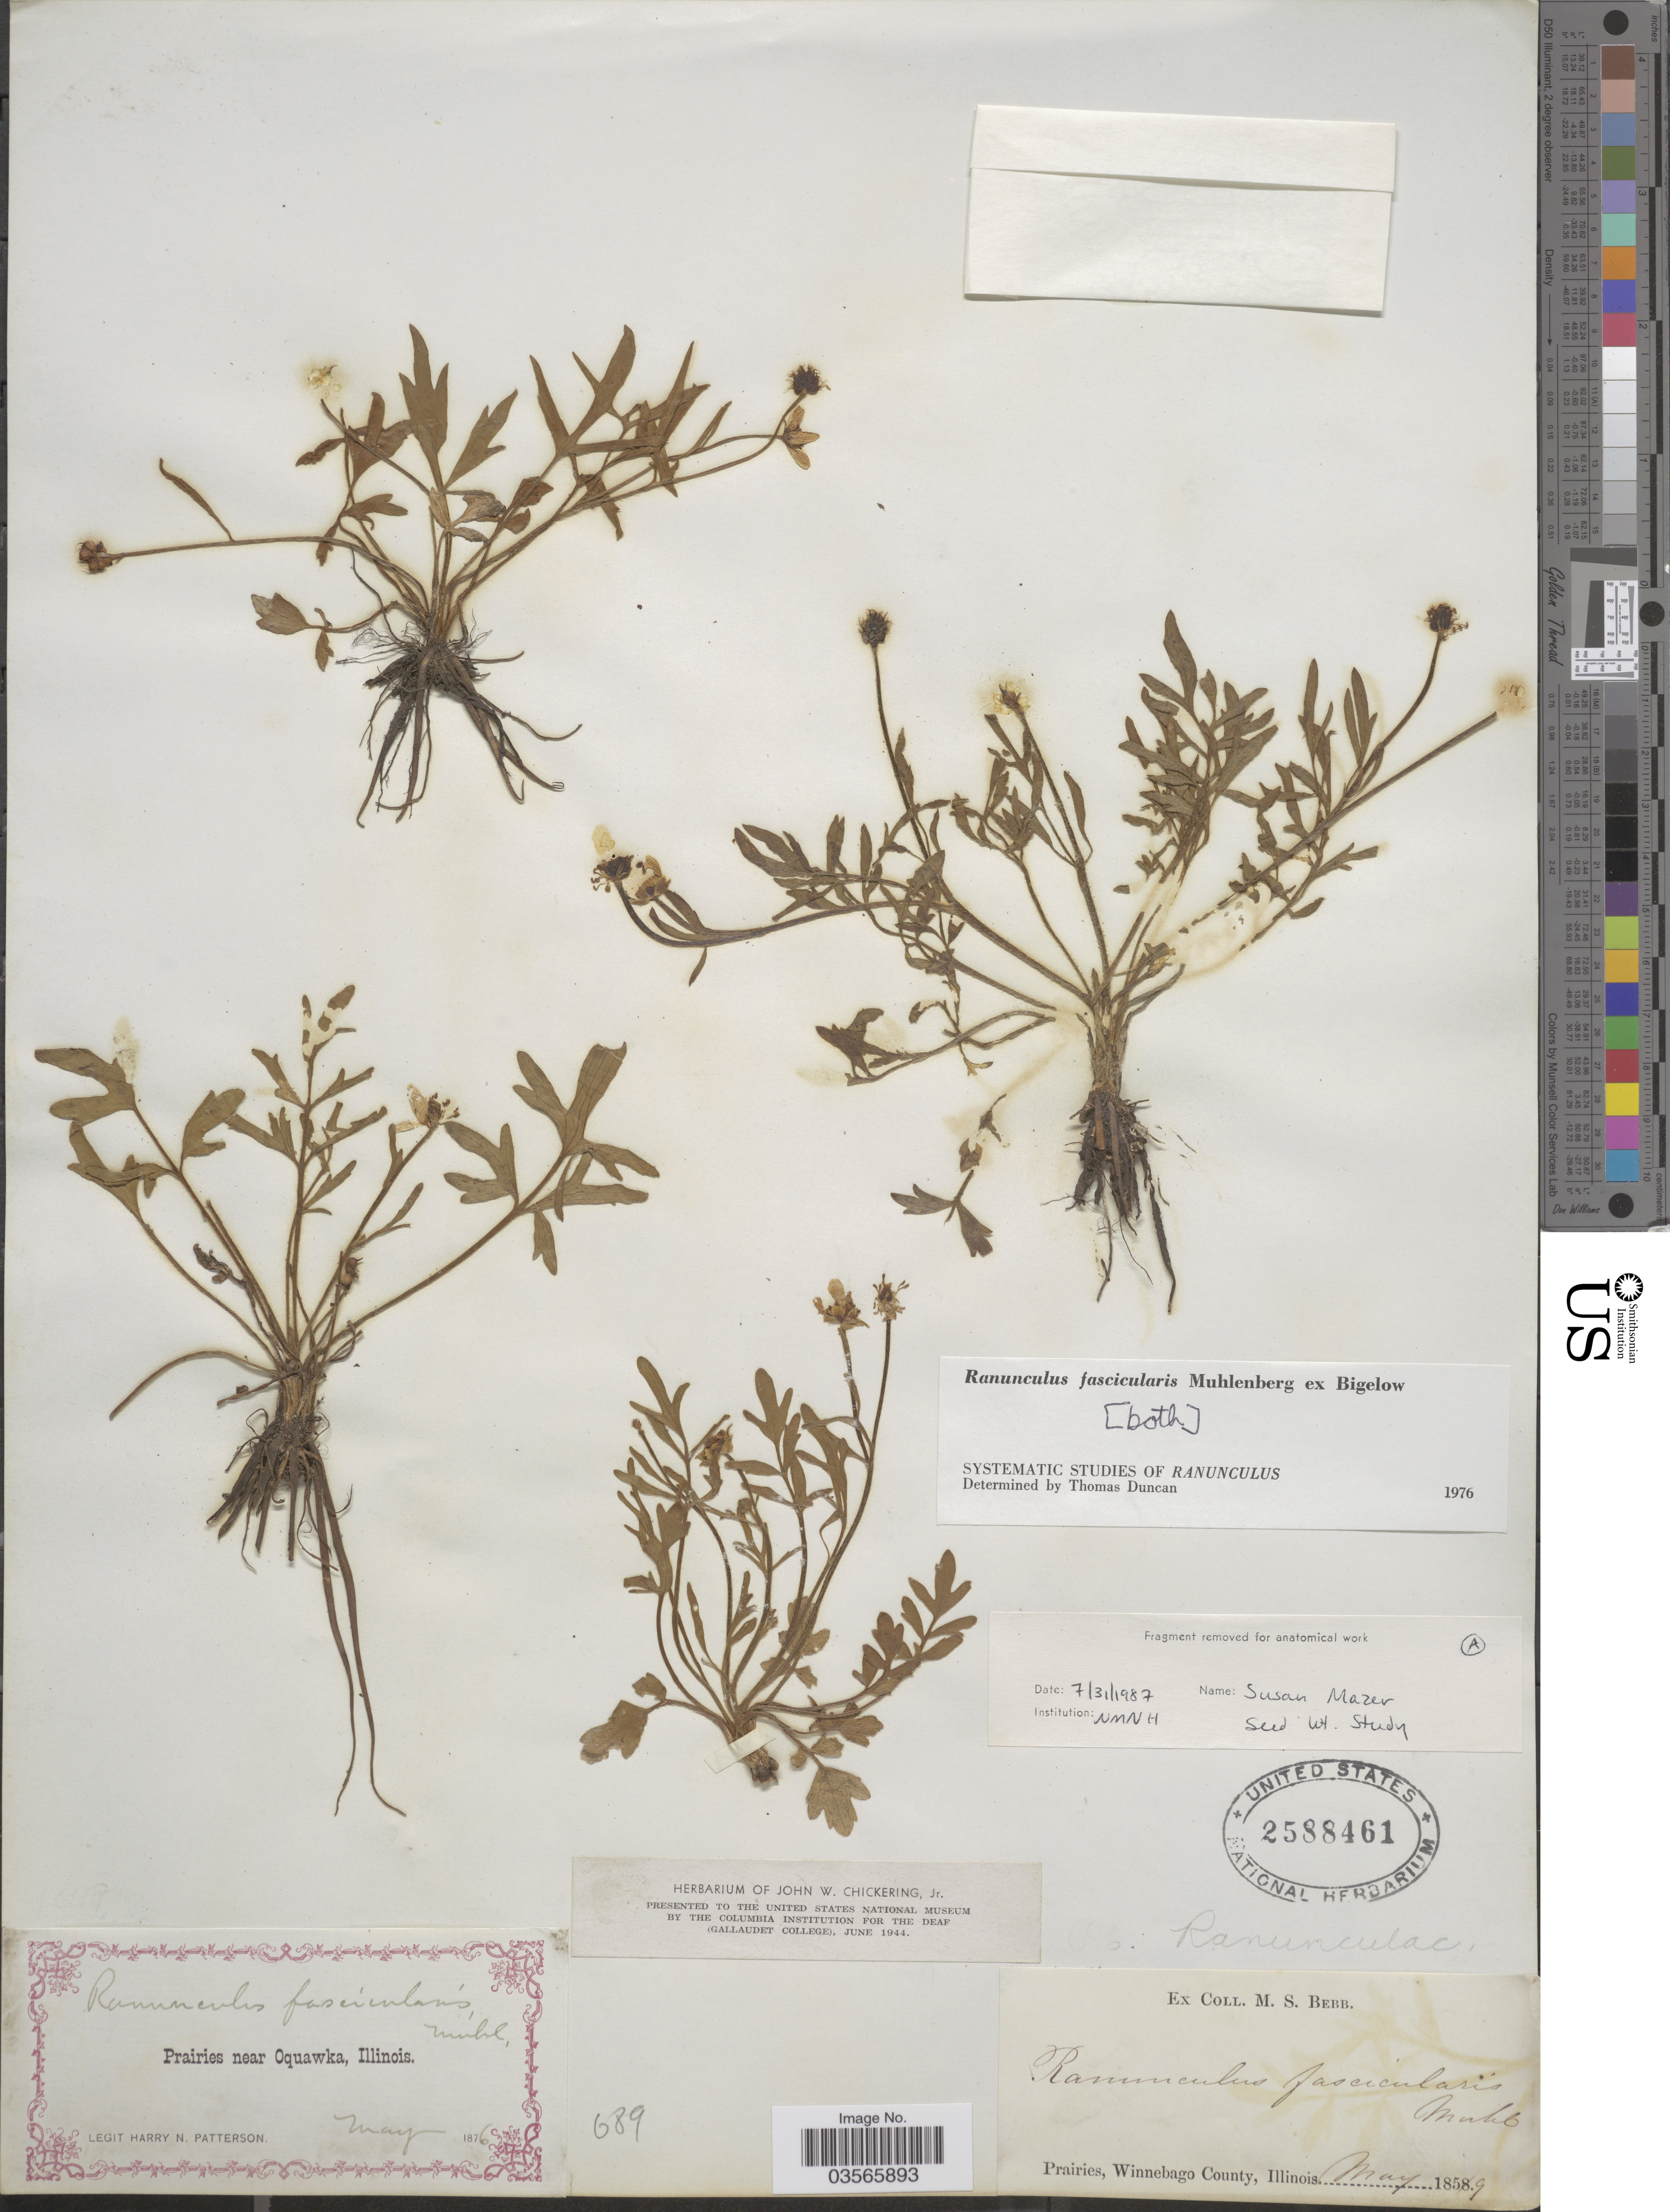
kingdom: Plantae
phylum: Tracheophyta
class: Magnoliopsida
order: Ranunculales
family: Ranunculaceae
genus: Ranunculus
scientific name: Ranunculus fascicularis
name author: Muhl. ex Bigelow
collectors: ex Herb. M. S. Bebb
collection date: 1859-05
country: United States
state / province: Illinois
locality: Prairies, Winnebago County.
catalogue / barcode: US 2588461-2